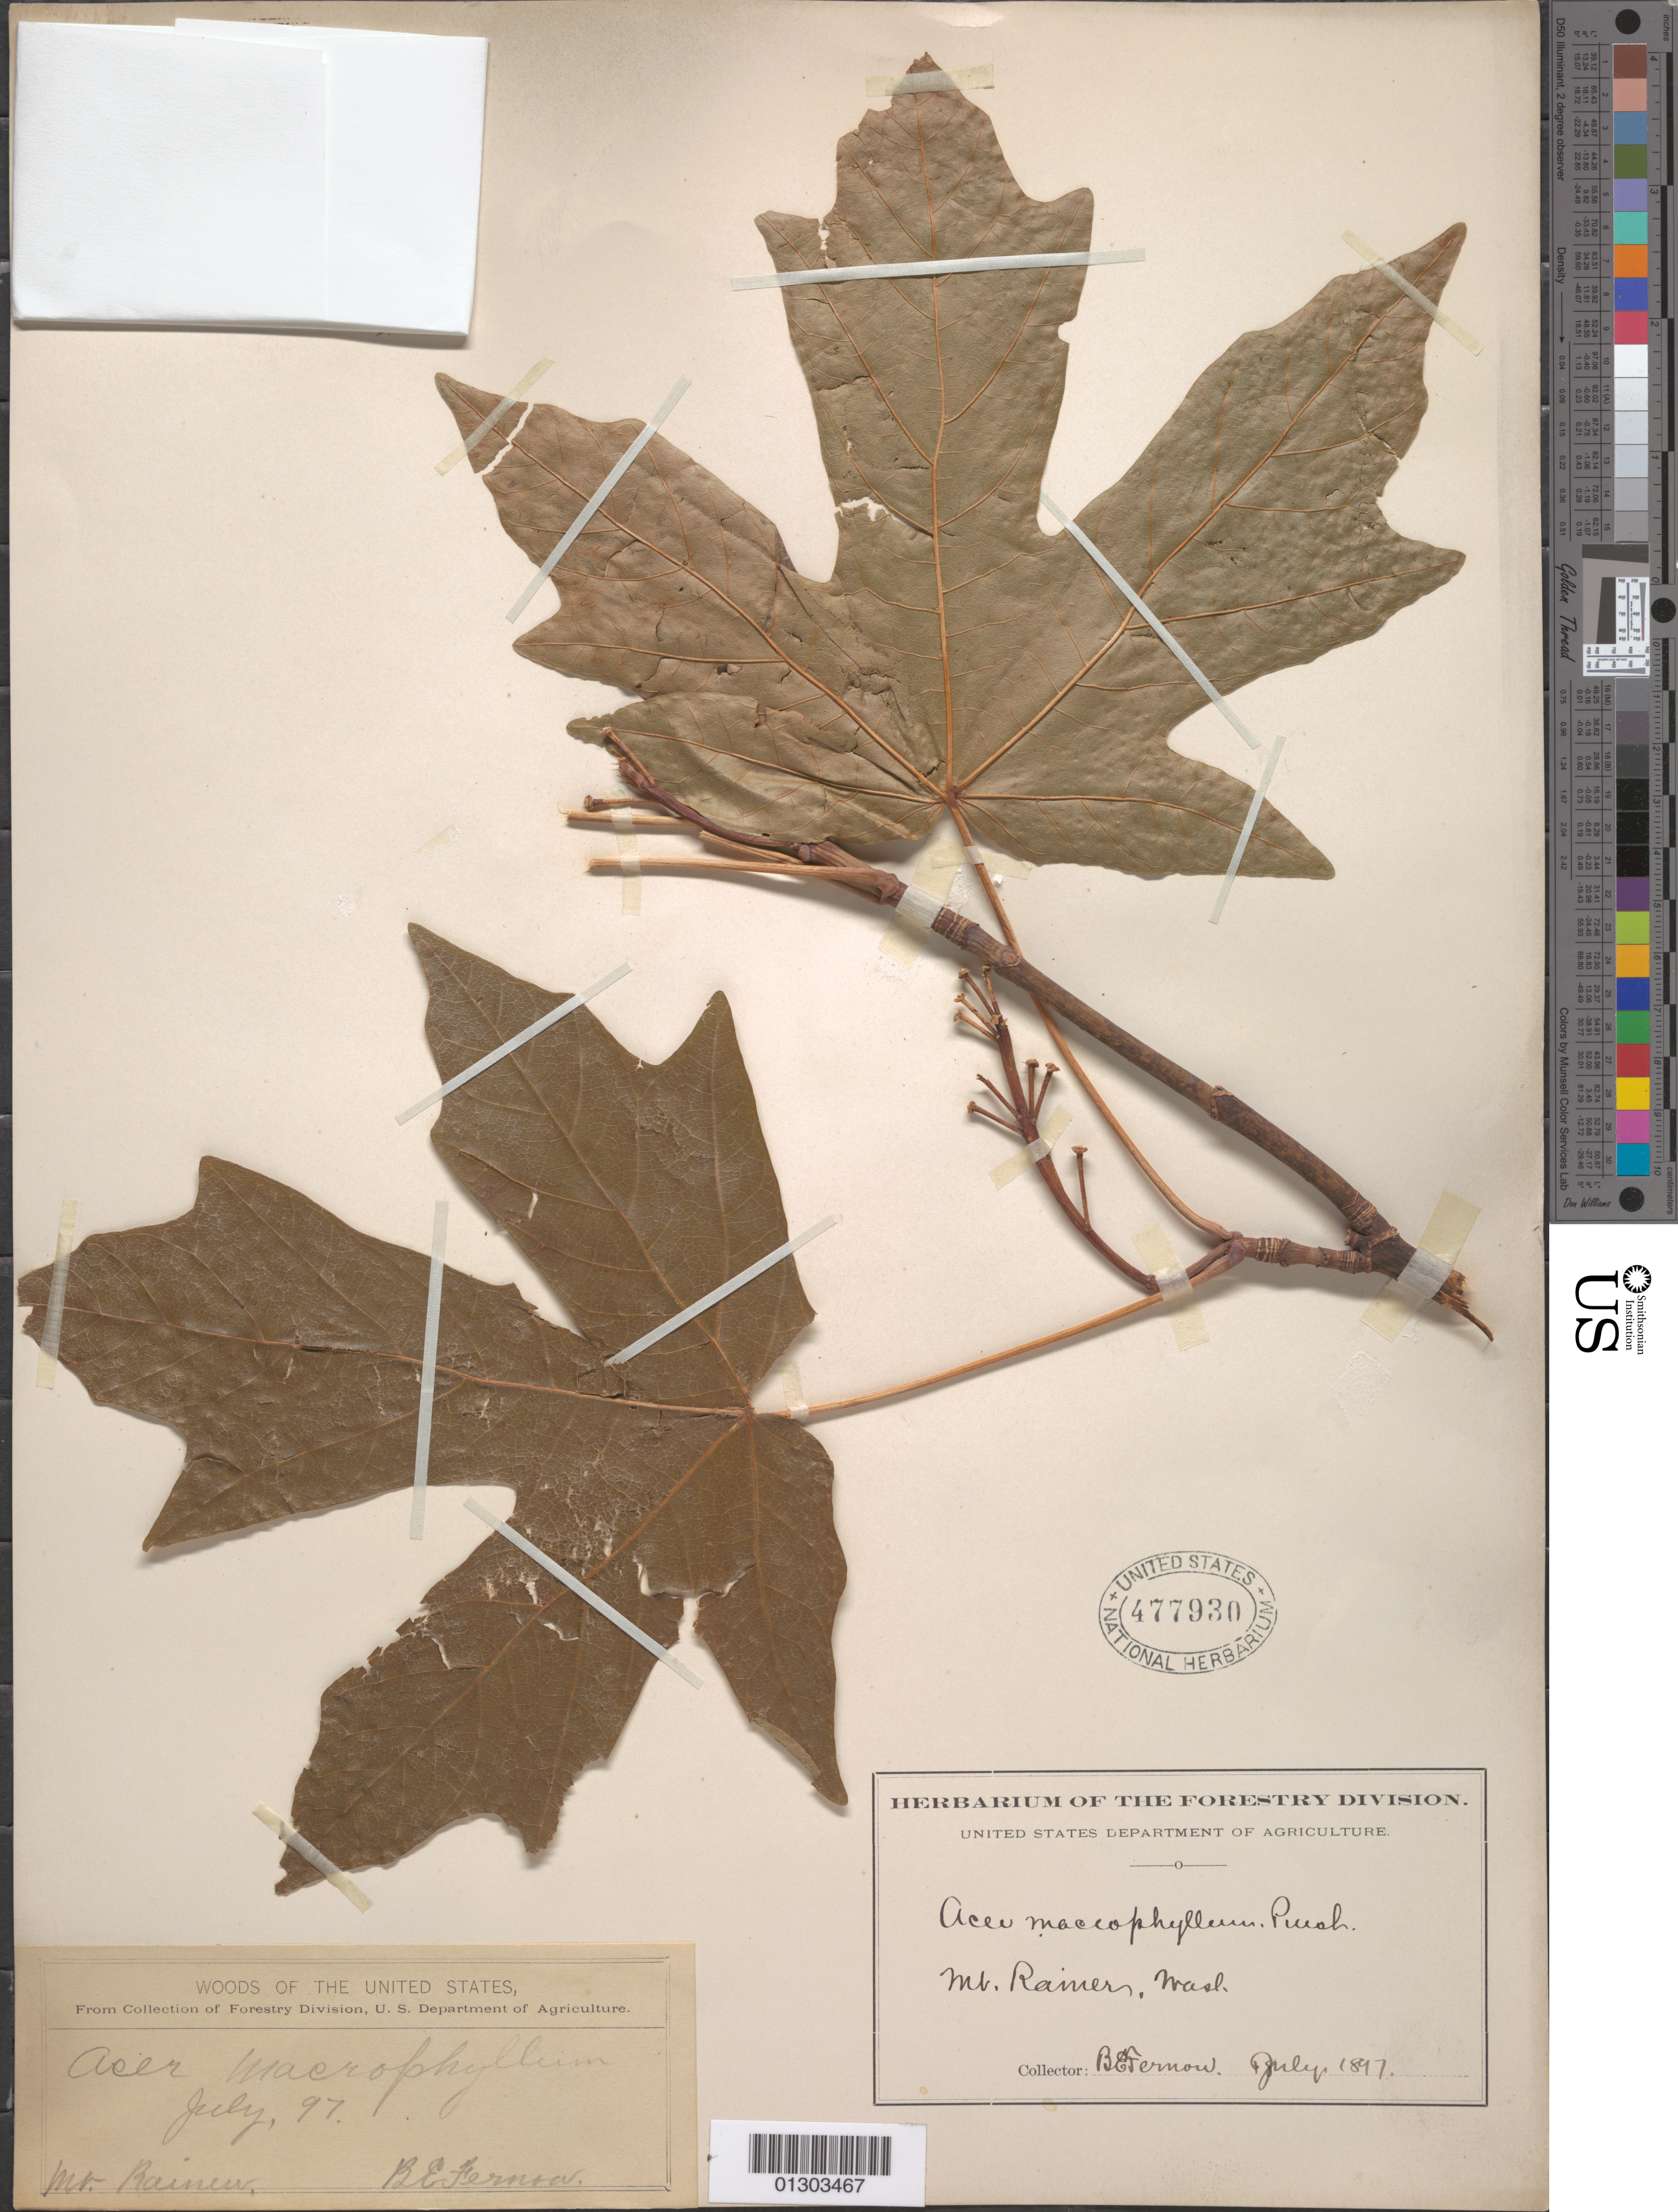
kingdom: Plantae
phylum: Tracheophyta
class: Magnoliopsida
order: Sapindales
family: Sapindaceae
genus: Acer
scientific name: Acer macrophyllum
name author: Pursh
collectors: B. Fernow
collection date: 1897-07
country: United States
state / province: Washington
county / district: Pierce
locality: Mt. Rainer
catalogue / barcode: US 477930